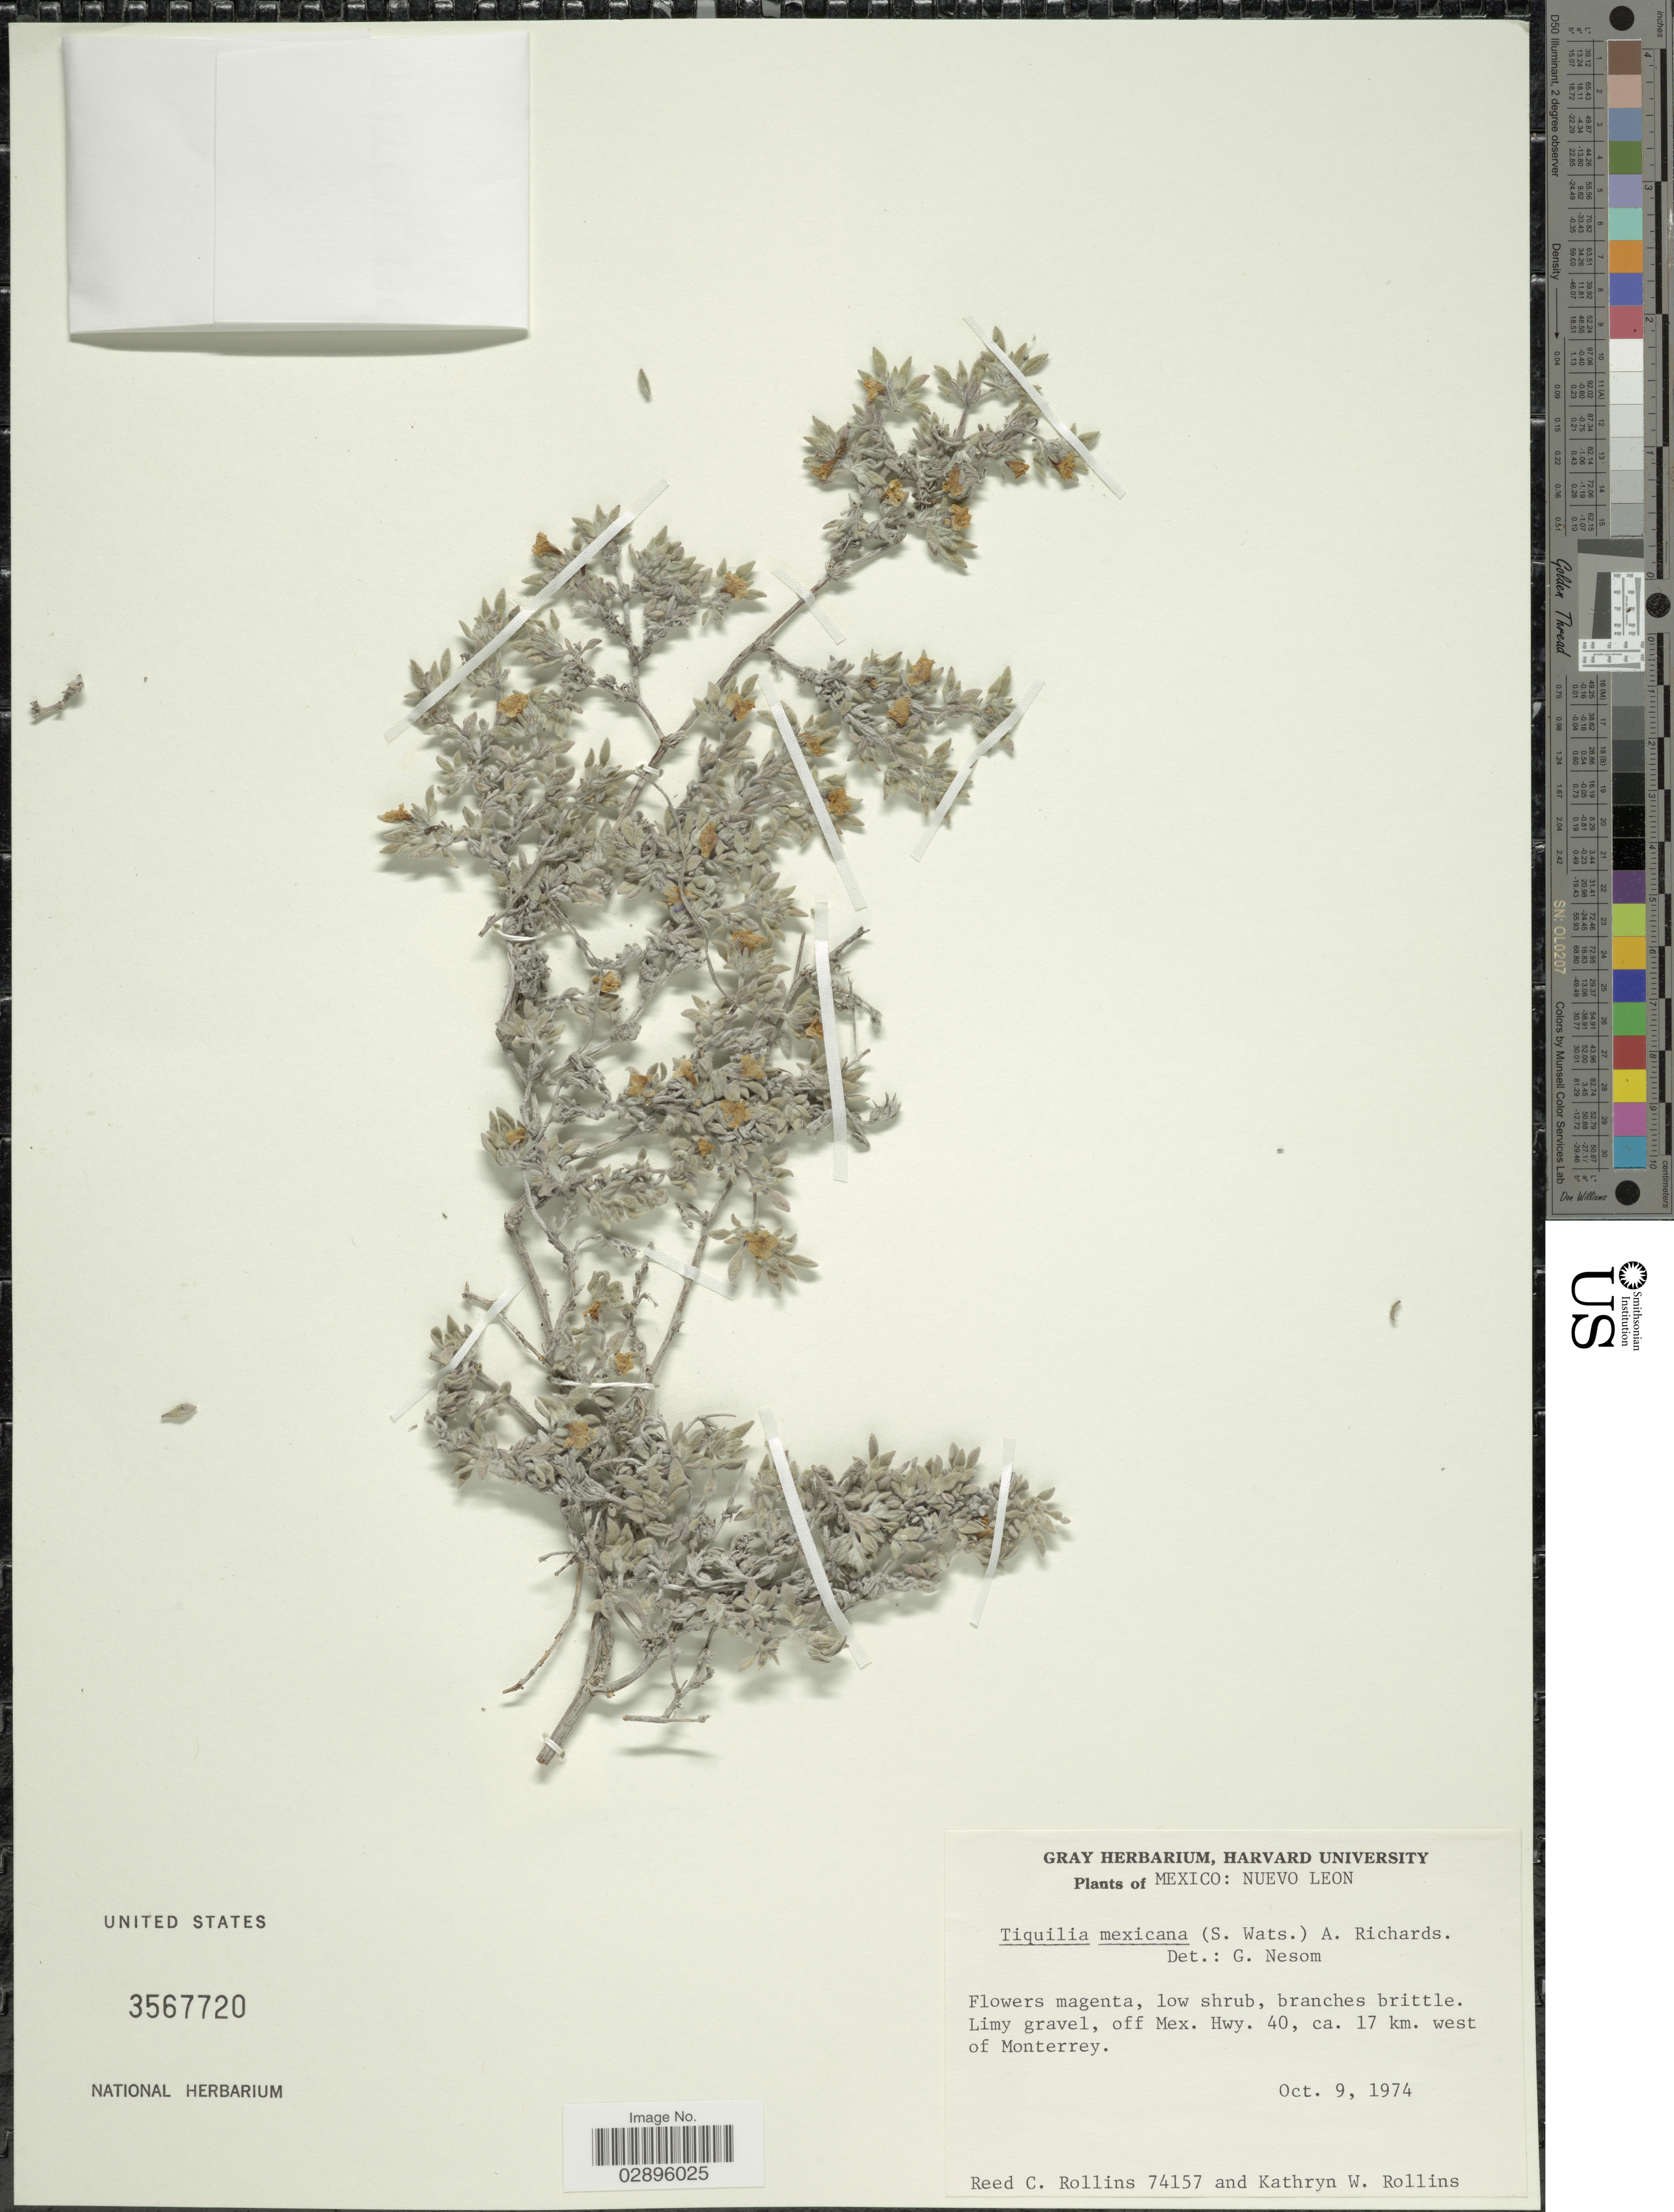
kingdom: Plantae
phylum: Tracheophyta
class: Magnoliopsida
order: Boraginales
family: Ehretiaceae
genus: Tiquilia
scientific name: Tiquilia mexicana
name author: (S. Watson) A.T. Richardson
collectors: R. C. Rollins & K. W. Rollins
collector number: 74157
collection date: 1974-10-09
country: Mexico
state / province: Nuevo León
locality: Limy gravel, off Mex. Hwy. 40, ca. 17 km. west of Monterrey.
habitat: limy gravel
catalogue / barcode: US 3567720